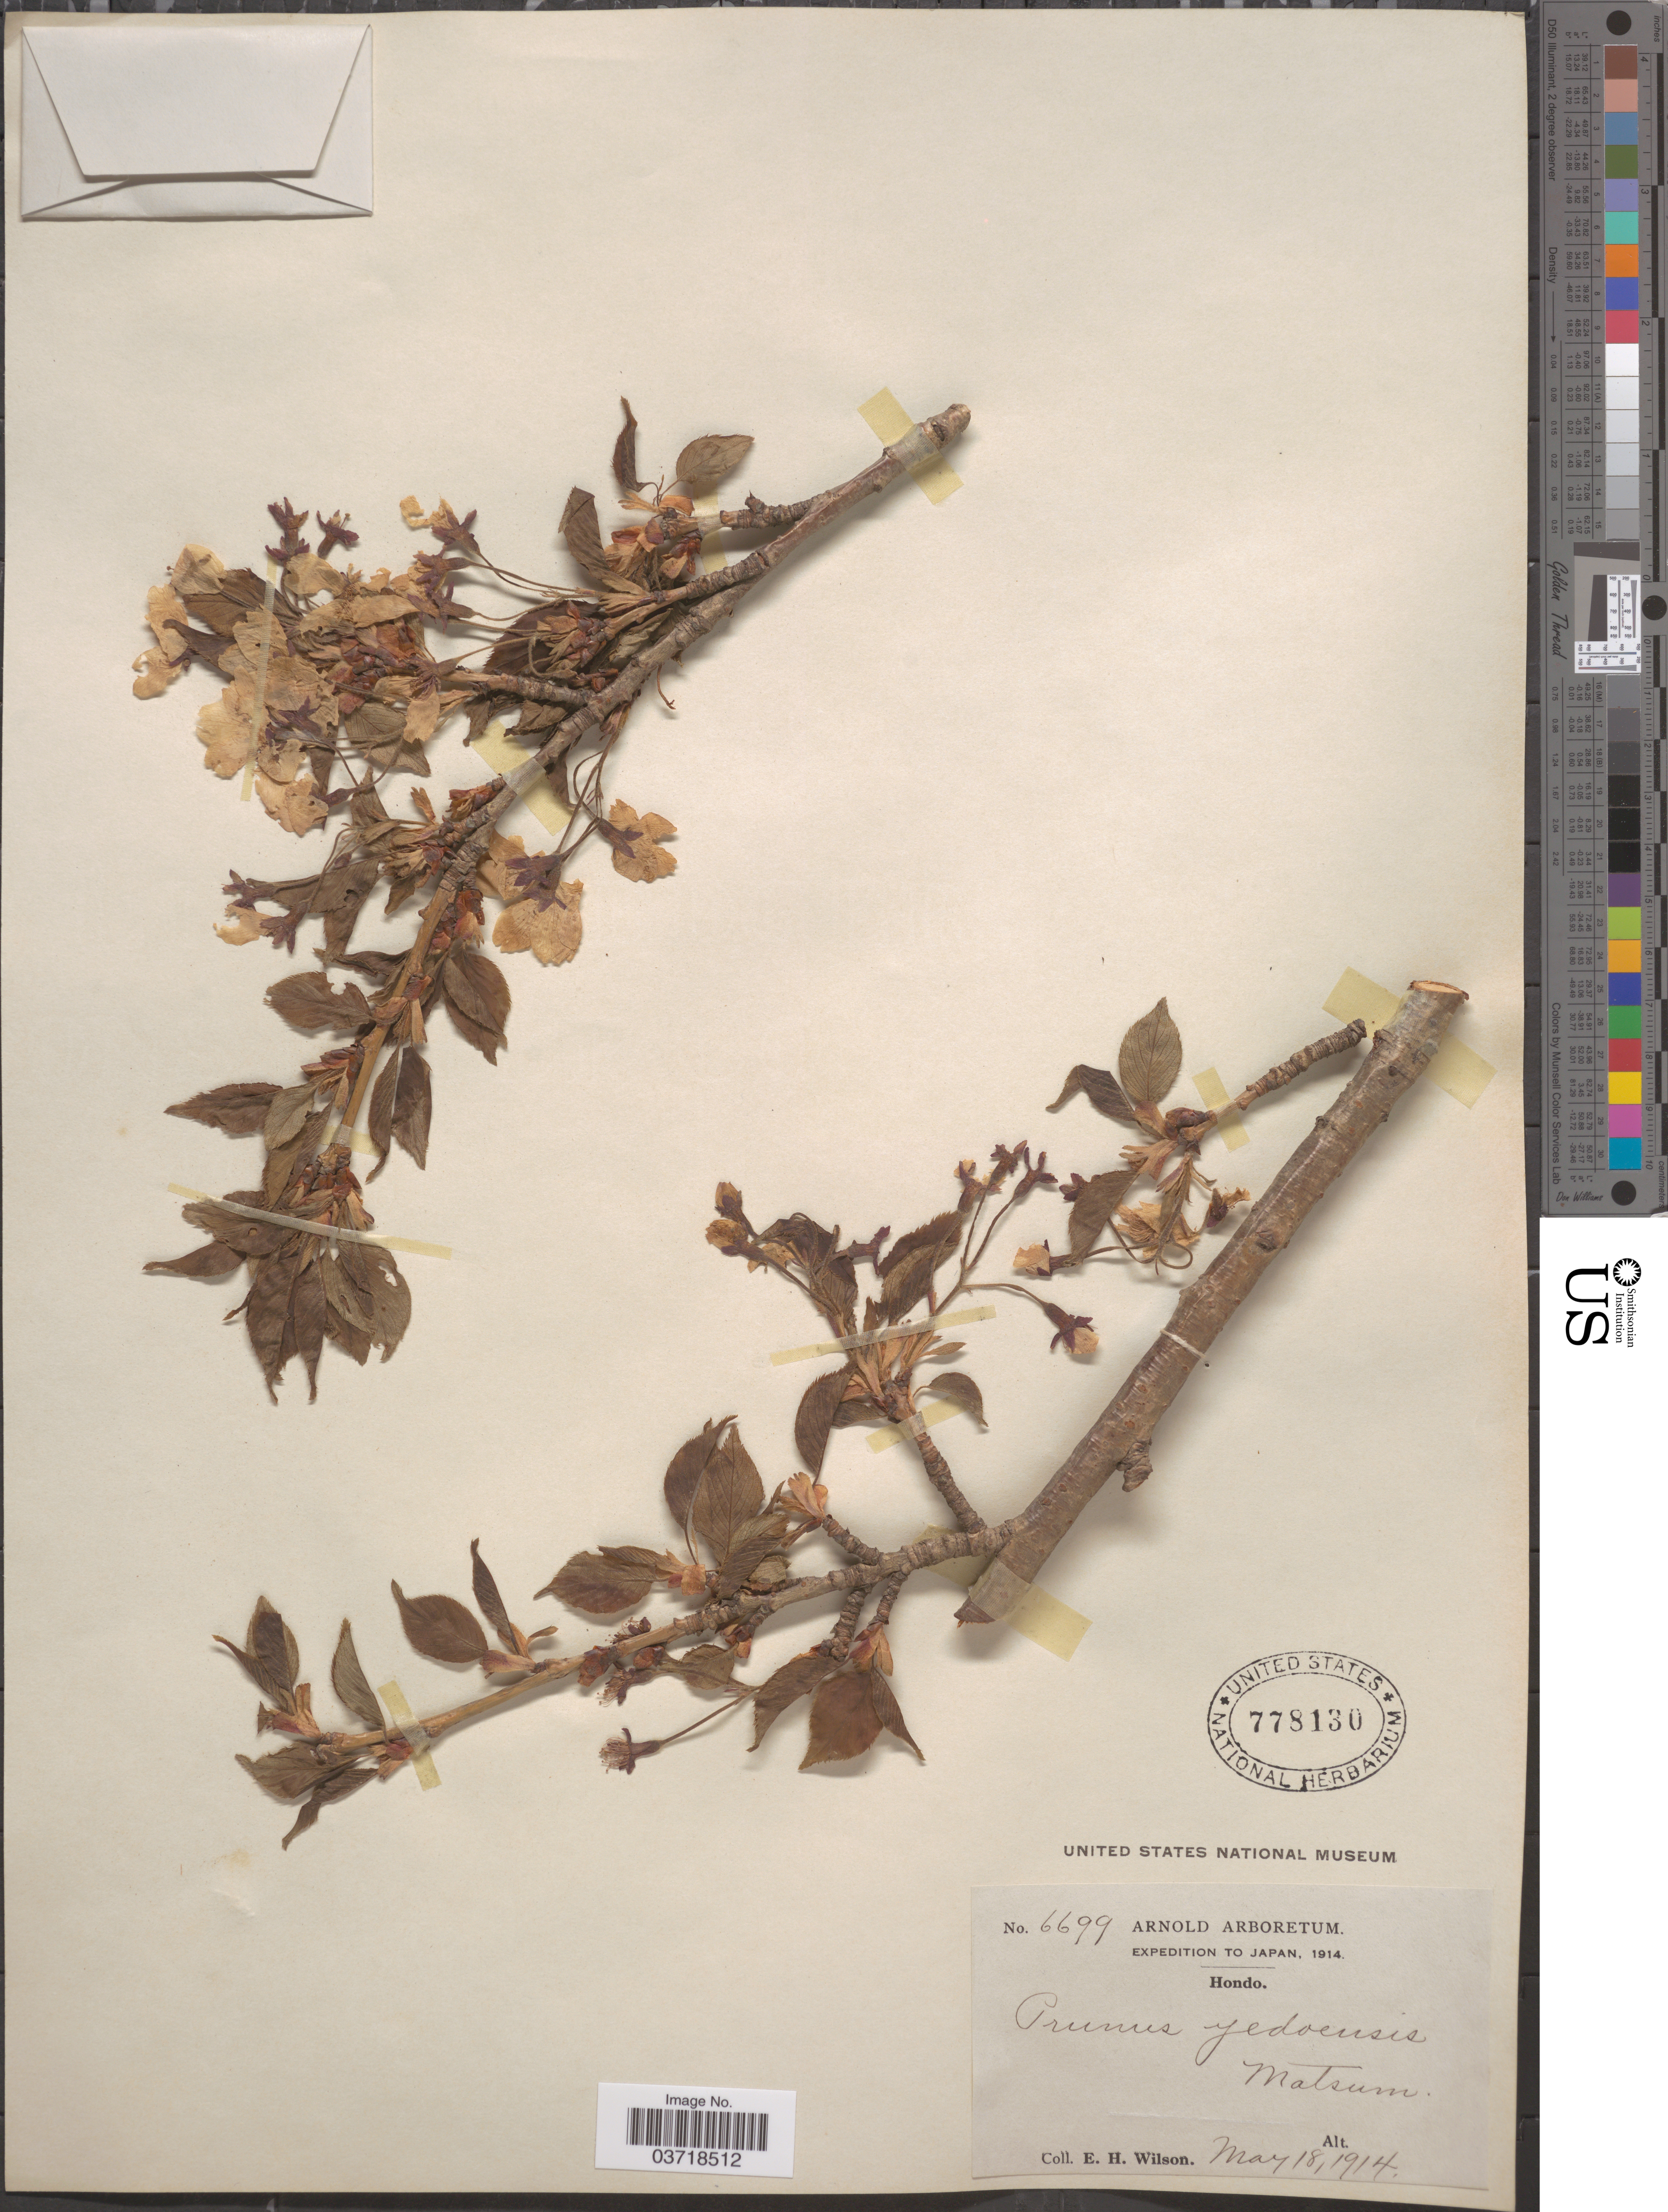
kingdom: Plantae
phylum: Tracheophyta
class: Magnoliopsida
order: Rosales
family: Rosaceae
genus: Prunus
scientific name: Prunus yedoensis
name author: Matsum.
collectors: E. Wilson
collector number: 6699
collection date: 1914-05-18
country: Japan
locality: Hondo.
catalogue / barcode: US 778130